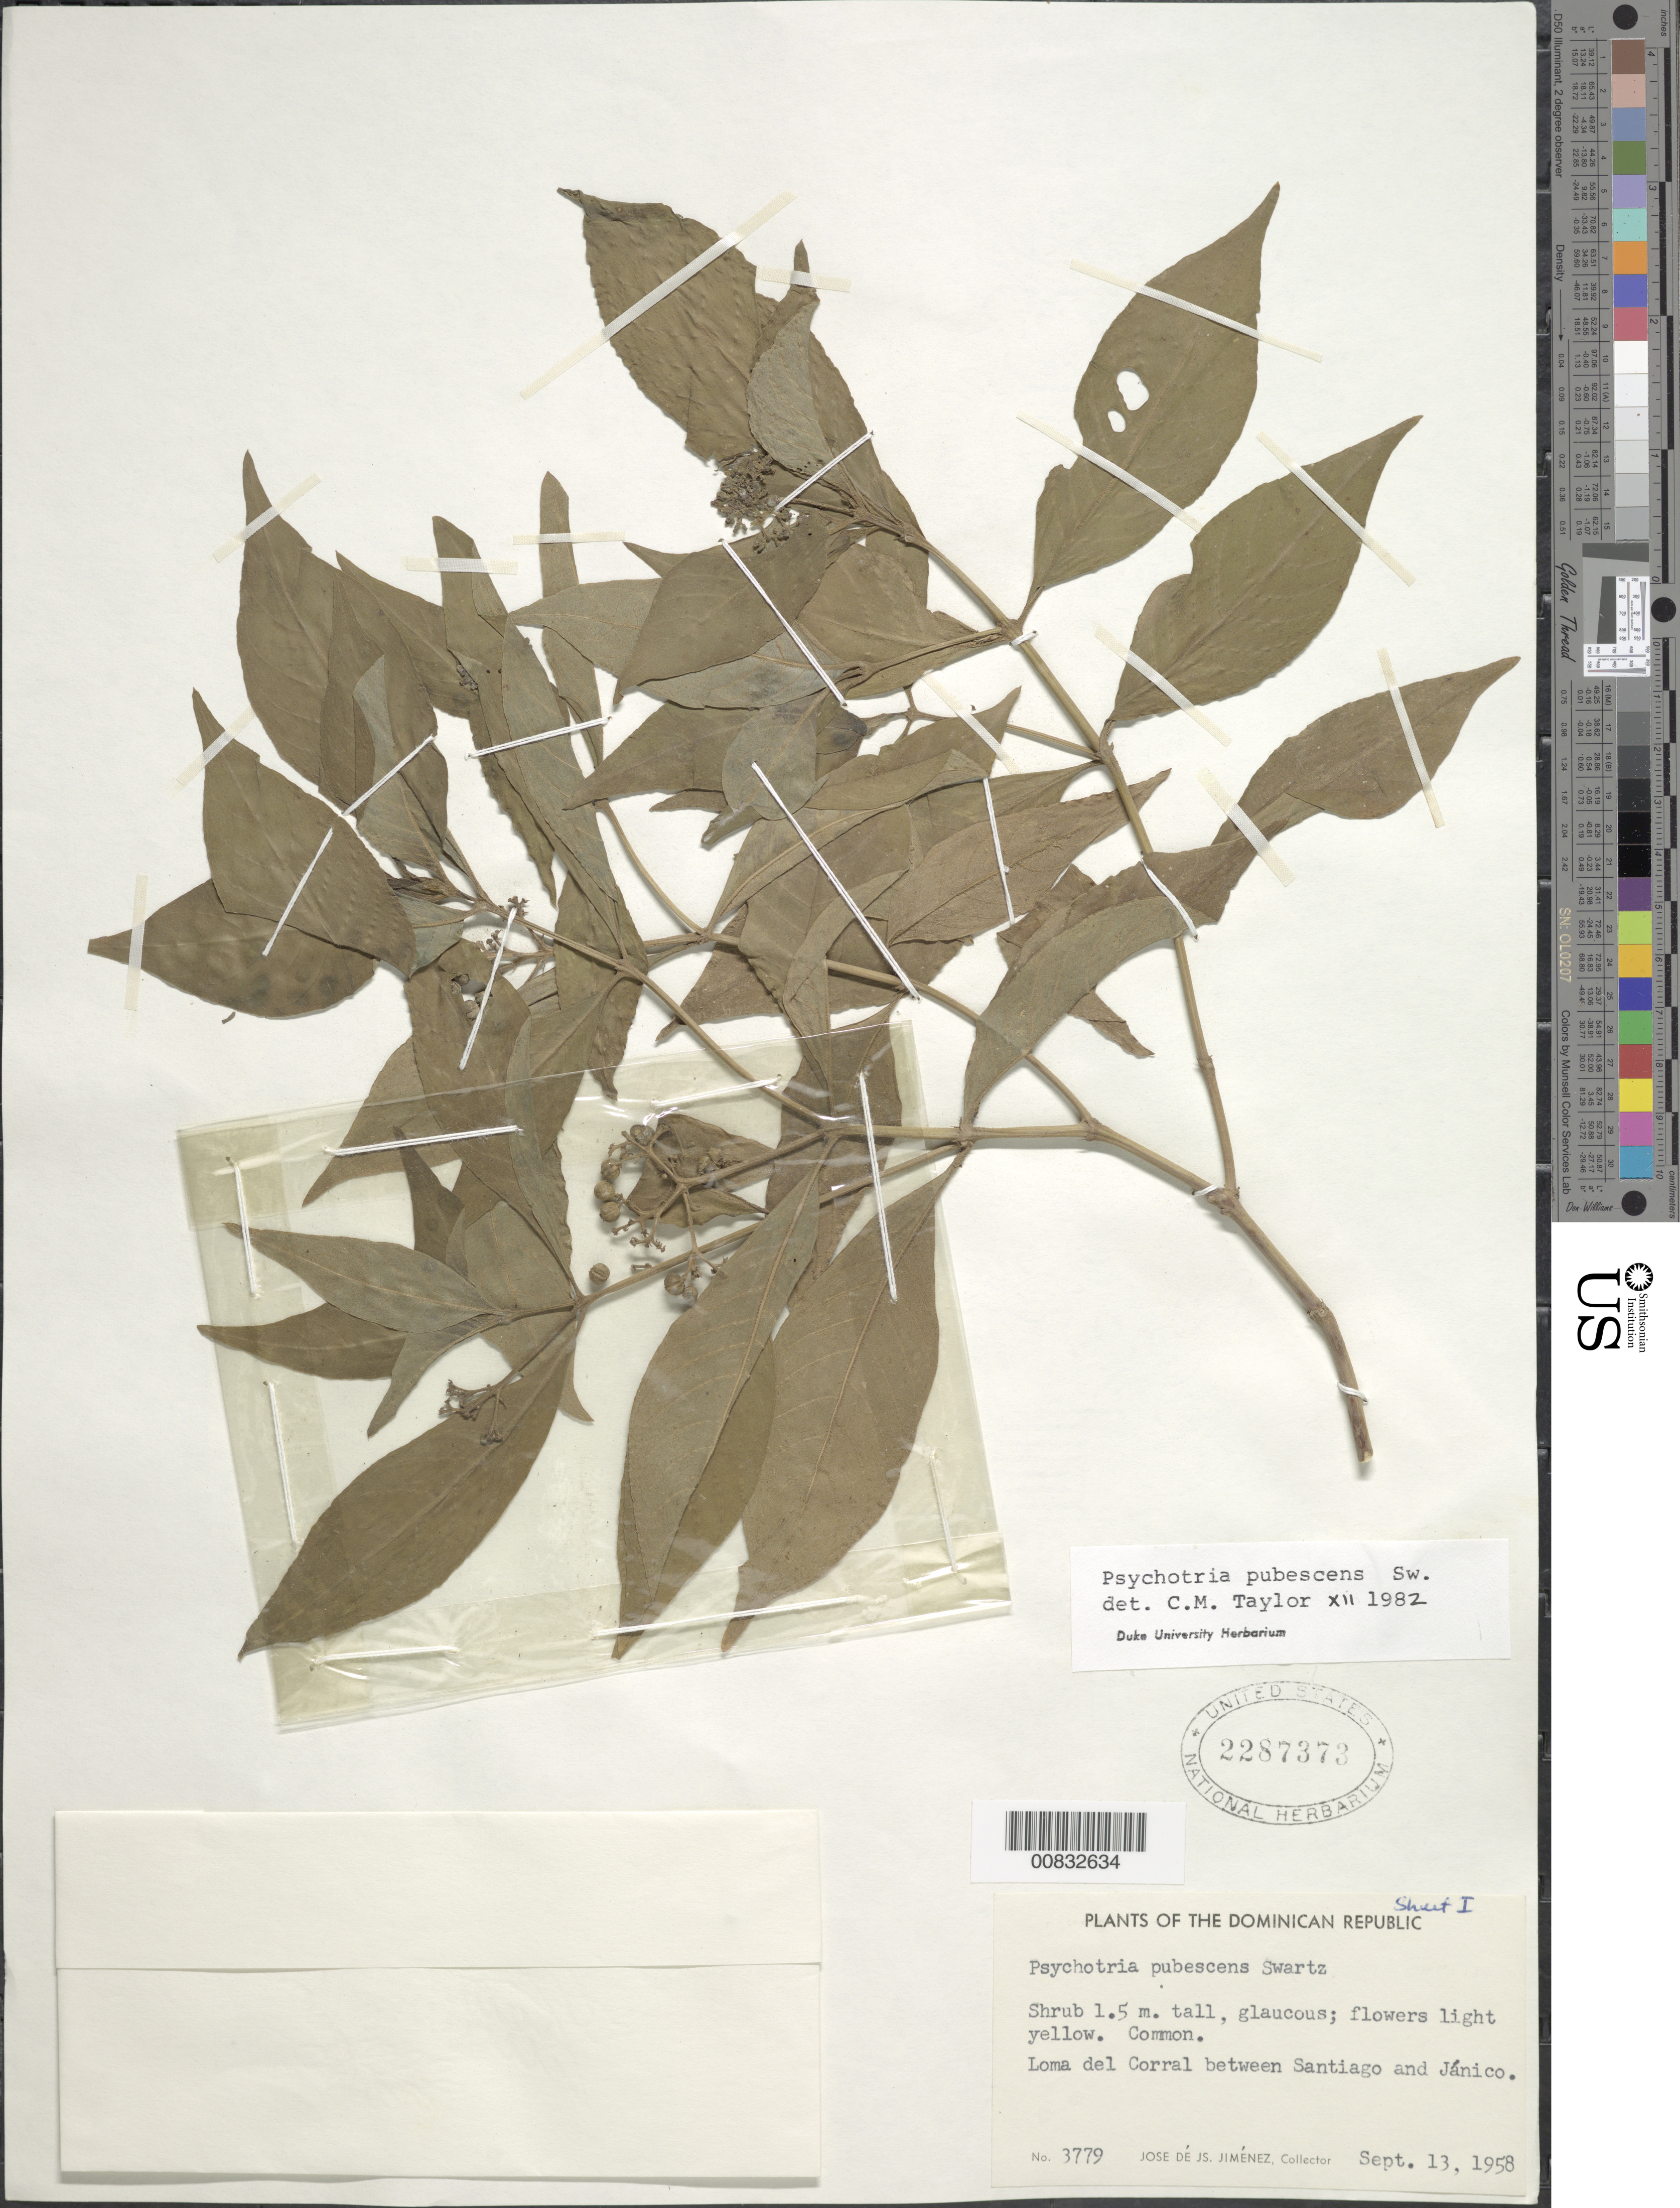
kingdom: Plantae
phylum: Tracheophyta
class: Magnoliopsida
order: Gentianales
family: Rubiaceae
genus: Psychotria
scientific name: Psychotria pubescens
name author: Sw.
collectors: J. J. Jiménez Almonte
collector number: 3779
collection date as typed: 13 Sep 1958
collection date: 1958-09-13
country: Dominican Republic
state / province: Santiago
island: Hispaniola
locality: Loma del Corral between Santiago and Jánico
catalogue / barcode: US 2287373